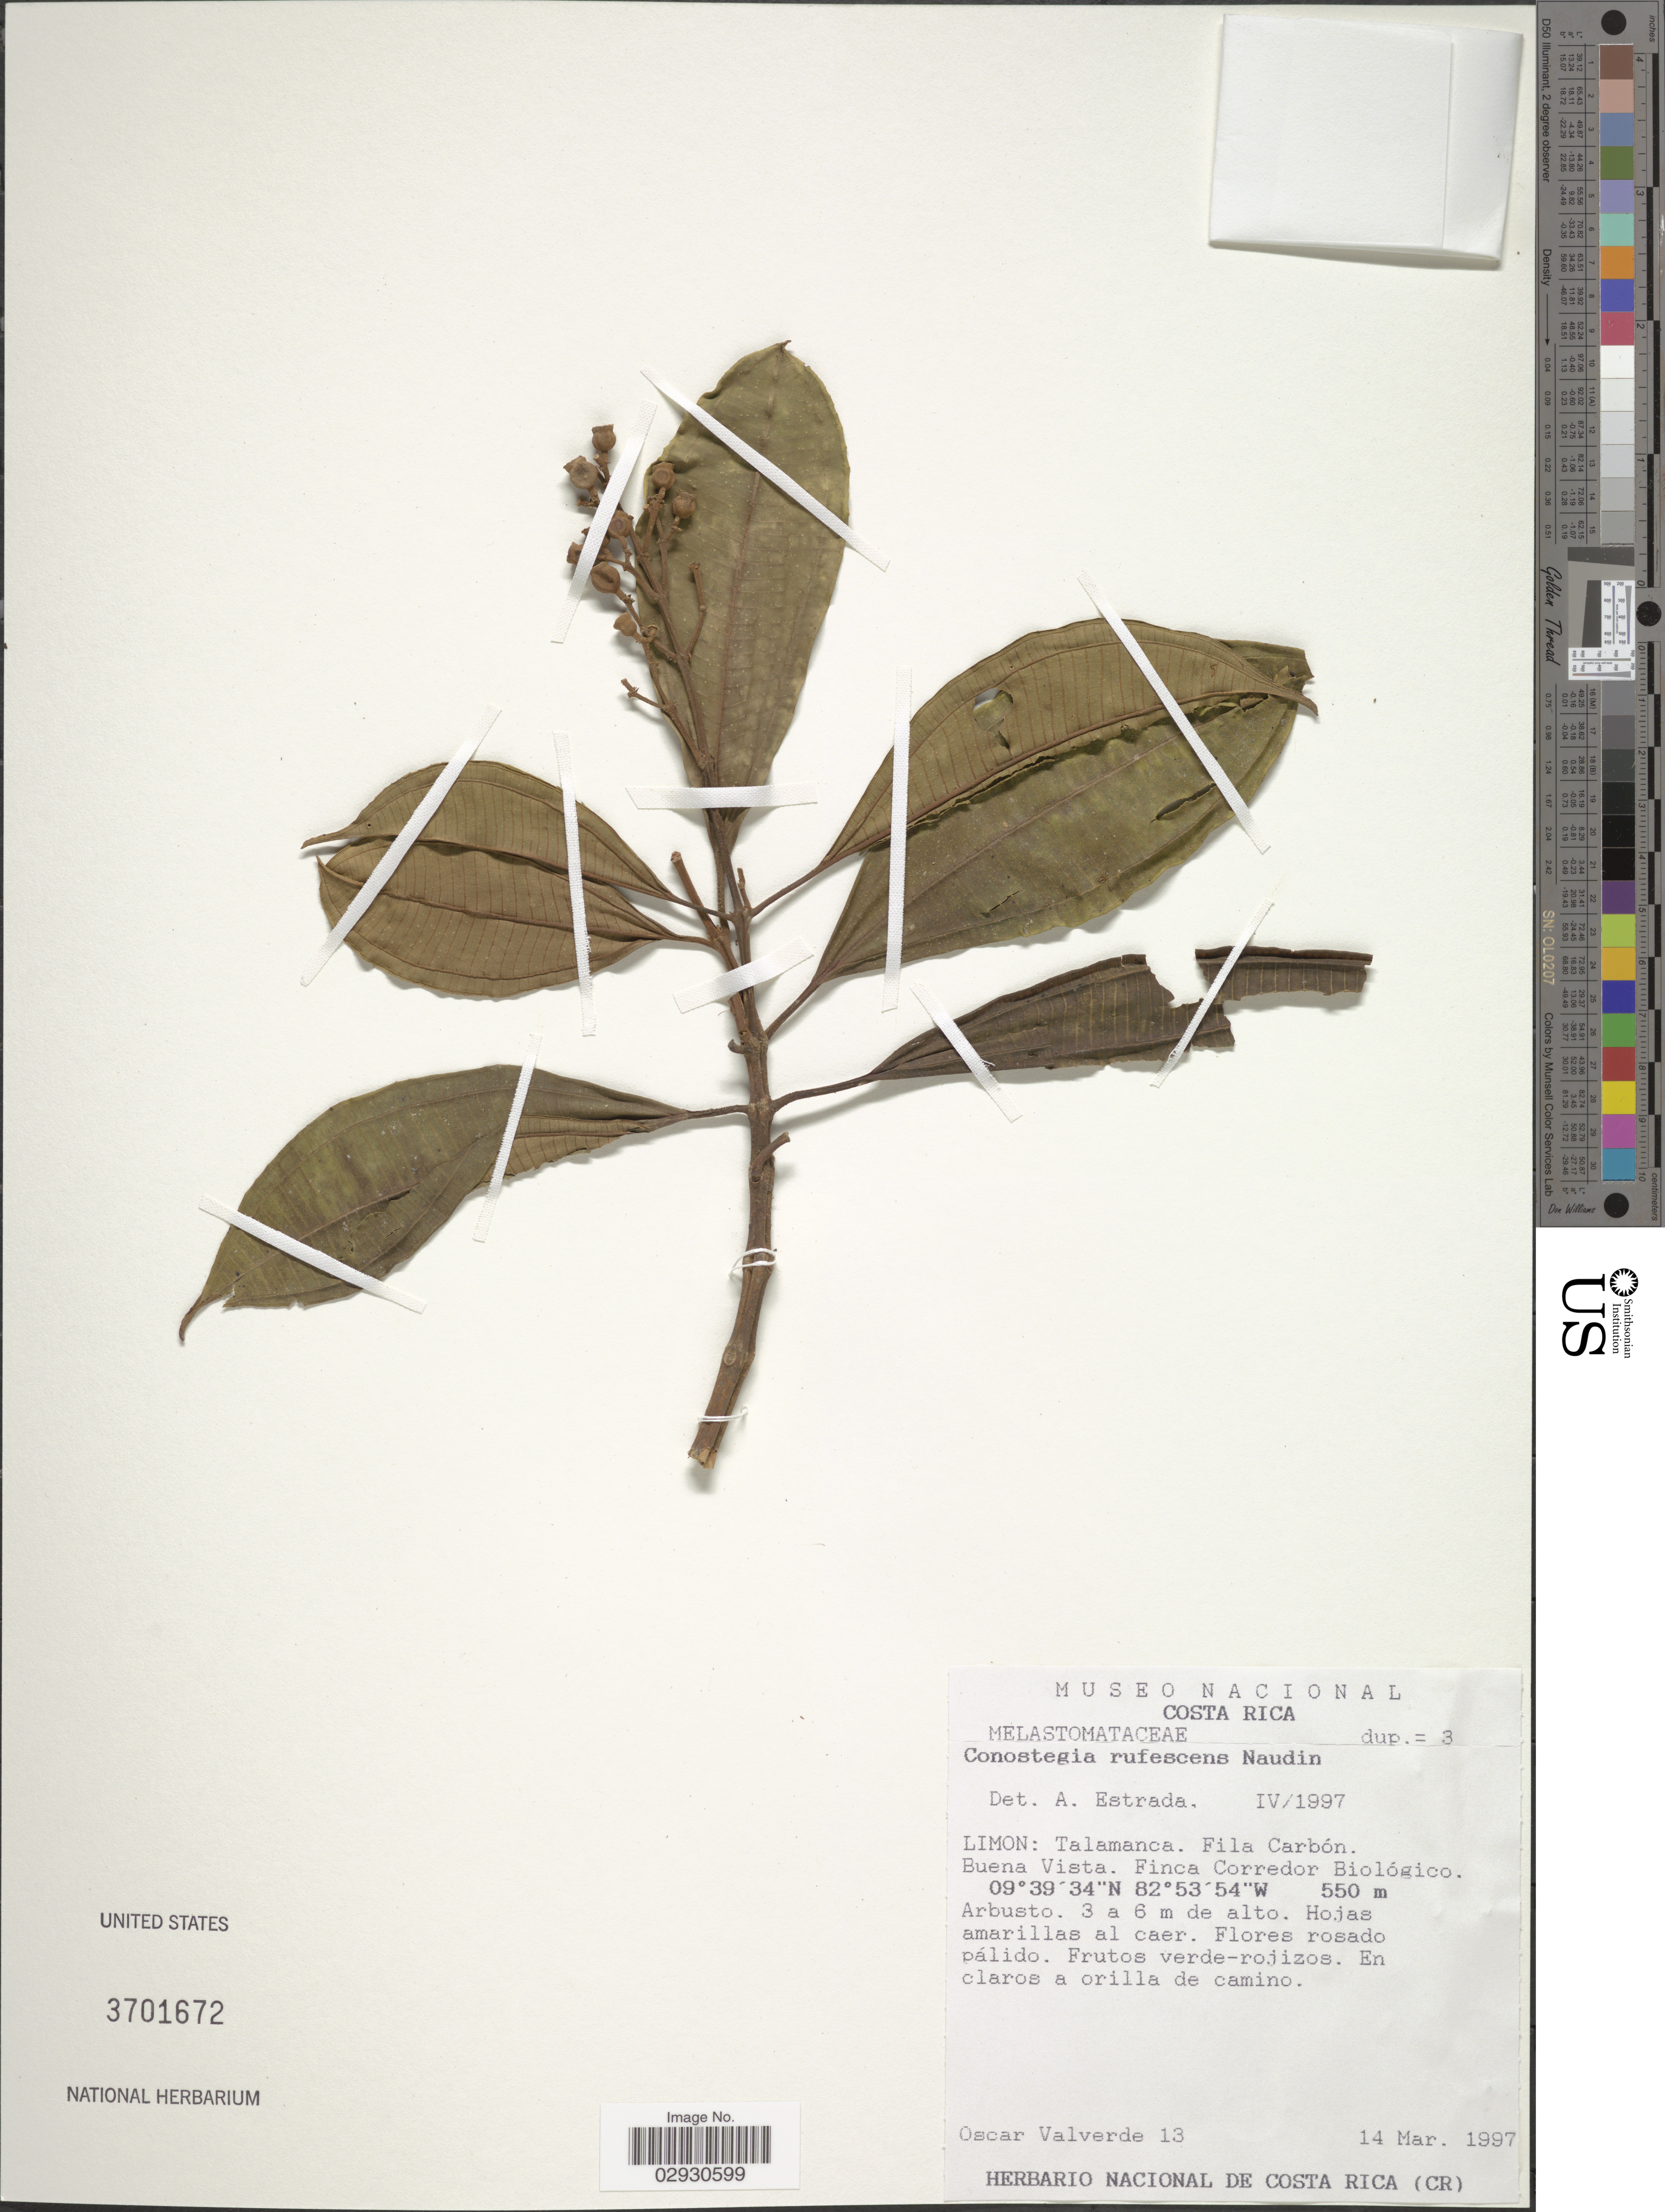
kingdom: Plantae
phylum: Tracheophyta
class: Magnoliopsida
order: Myrtales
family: Melastomataceae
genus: Conostegia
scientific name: Conostegia rufescens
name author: Naudin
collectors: O. Valverde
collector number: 13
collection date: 1997-03-14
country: Costa Rica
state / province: Limón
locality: Talamanca, Fila Carbón, Buena Vista, Finca Corredor Biológico.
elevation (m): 550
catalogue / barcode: US 3701672